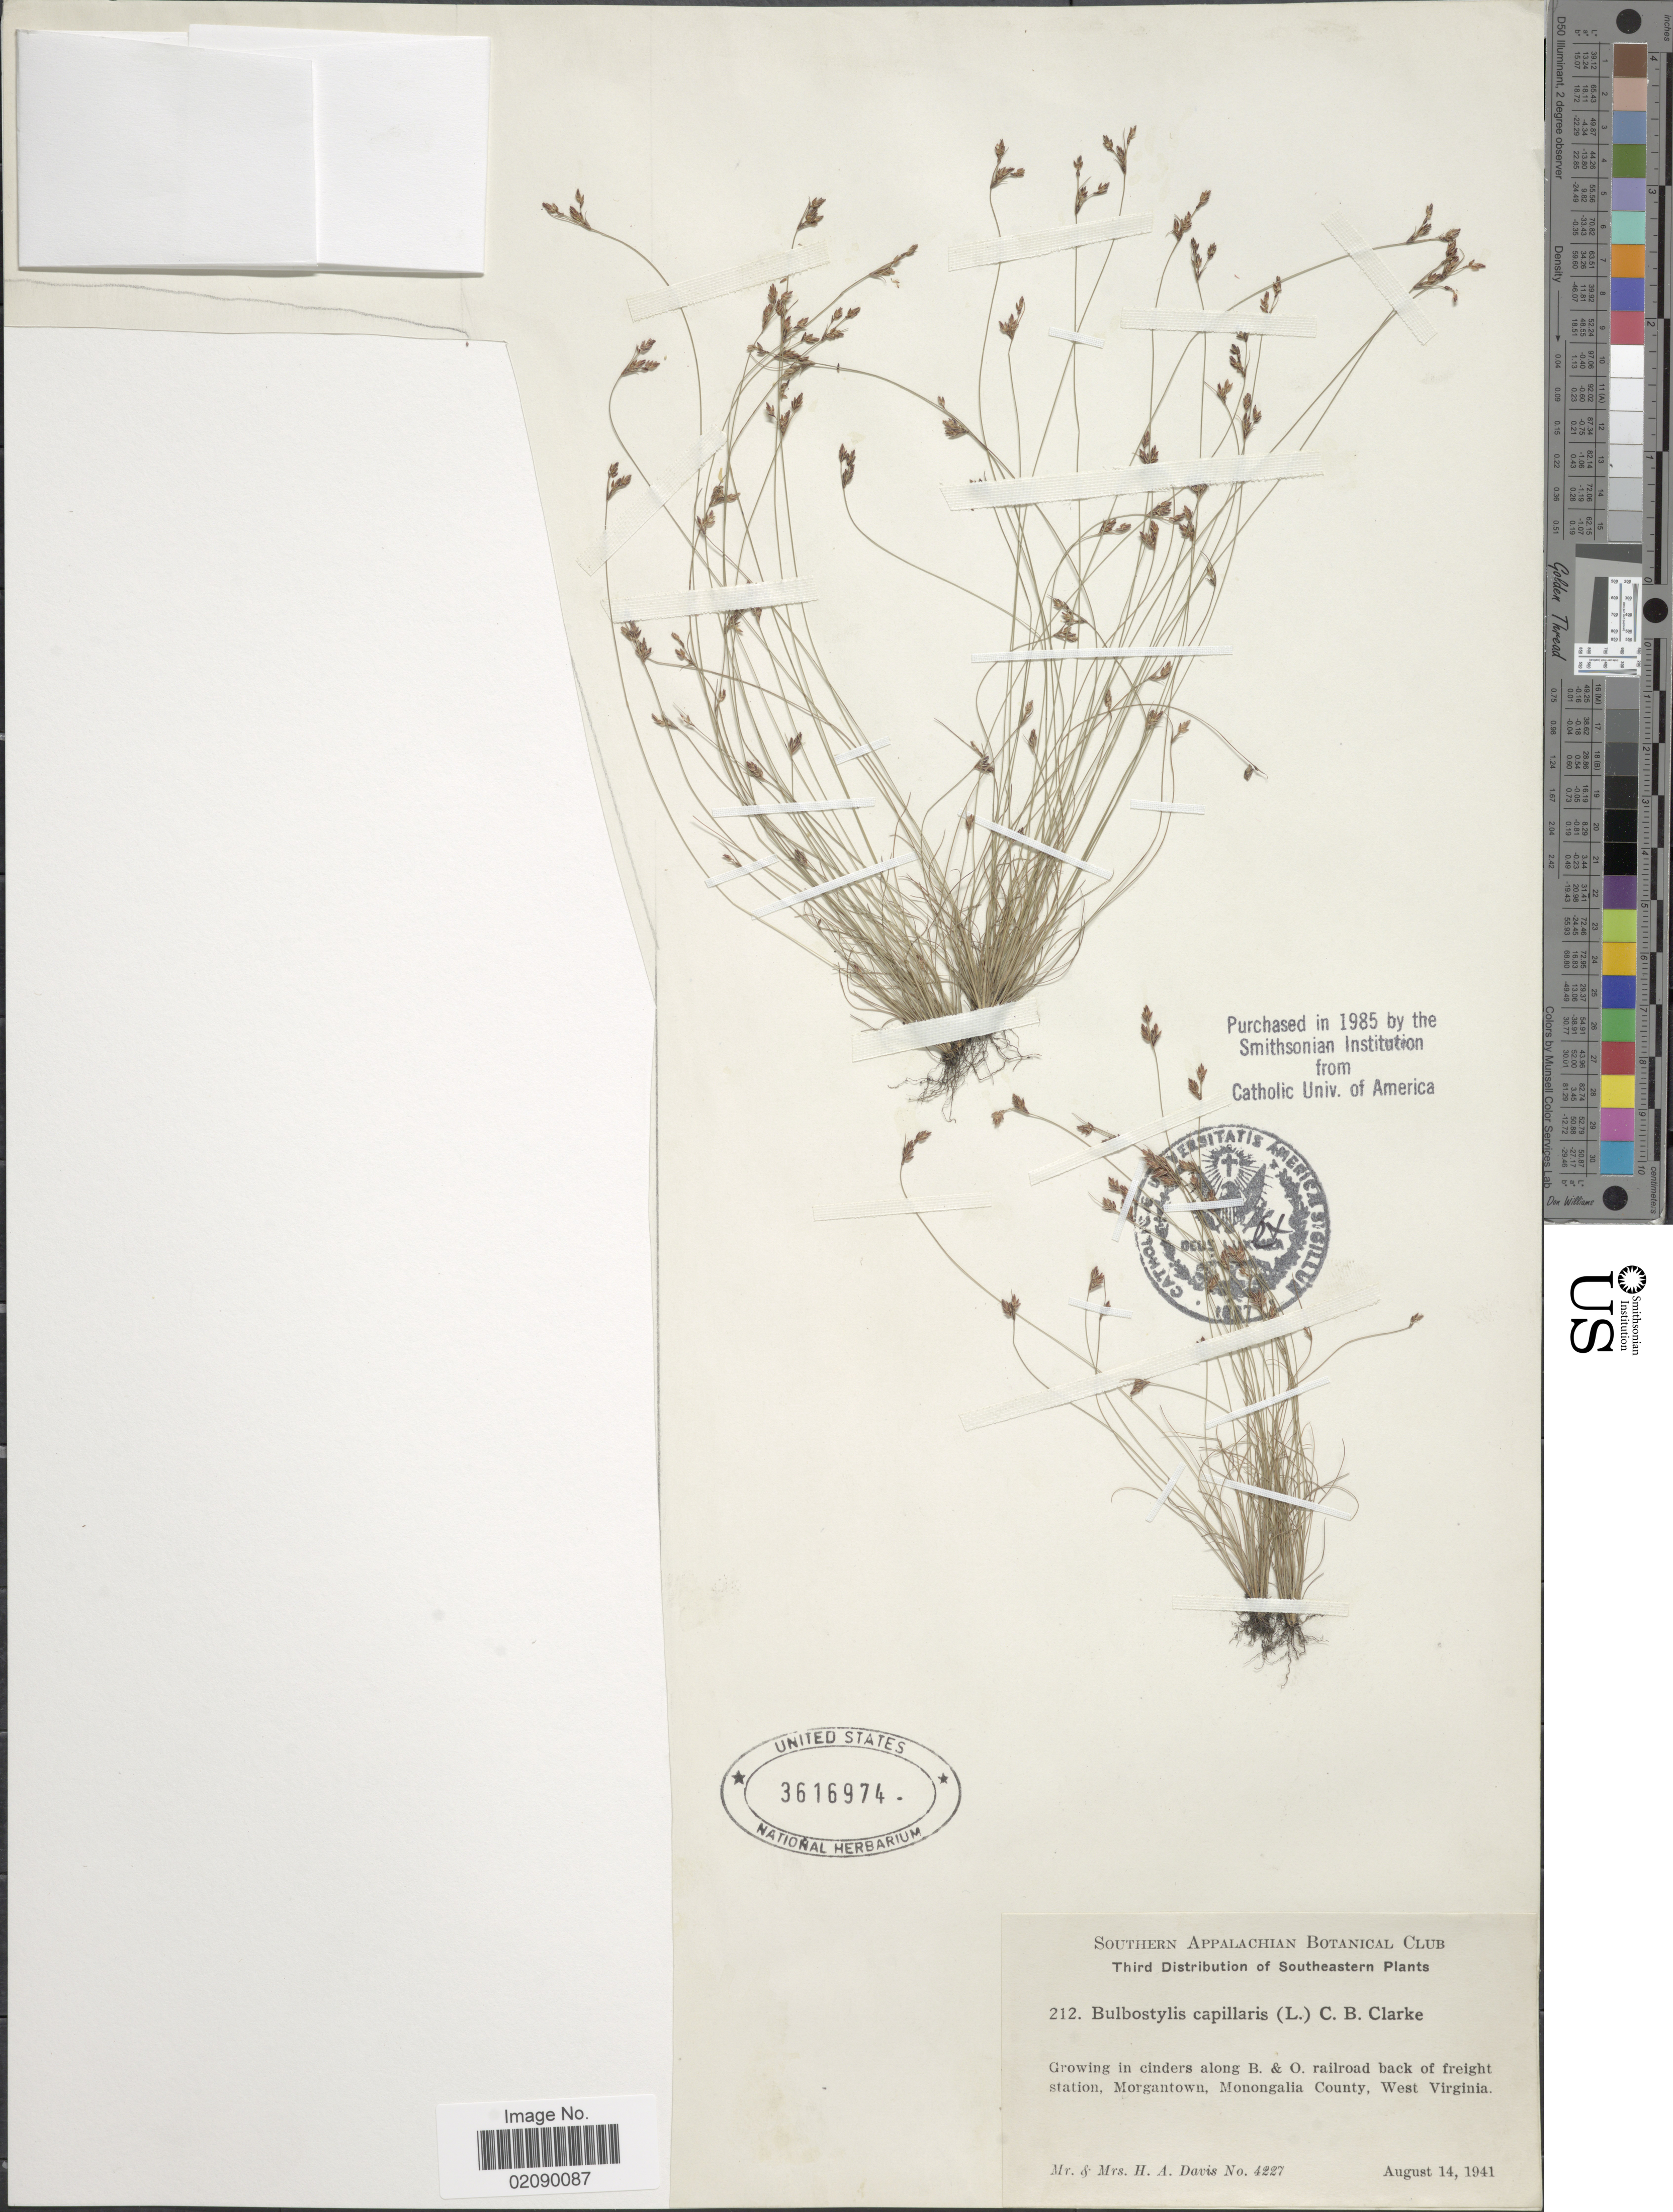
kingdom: Plantae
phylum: Tracheophyta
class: Liliopsida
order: Poales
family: Cyperaceae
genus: Bulbostylis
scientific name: Bulbostylis capillaris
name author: (L.) Kunth ex C.B. Clarke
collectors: H. Davis & H. Davis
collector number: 4227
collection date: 1941-08-14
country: United States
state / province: West Virginia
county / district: Monongalia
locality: Third Distribution of Southeastern, Growing in cinders along B. & O. railroad back of freight station, Morgantown, Monongalia County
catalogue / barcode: US 3616974